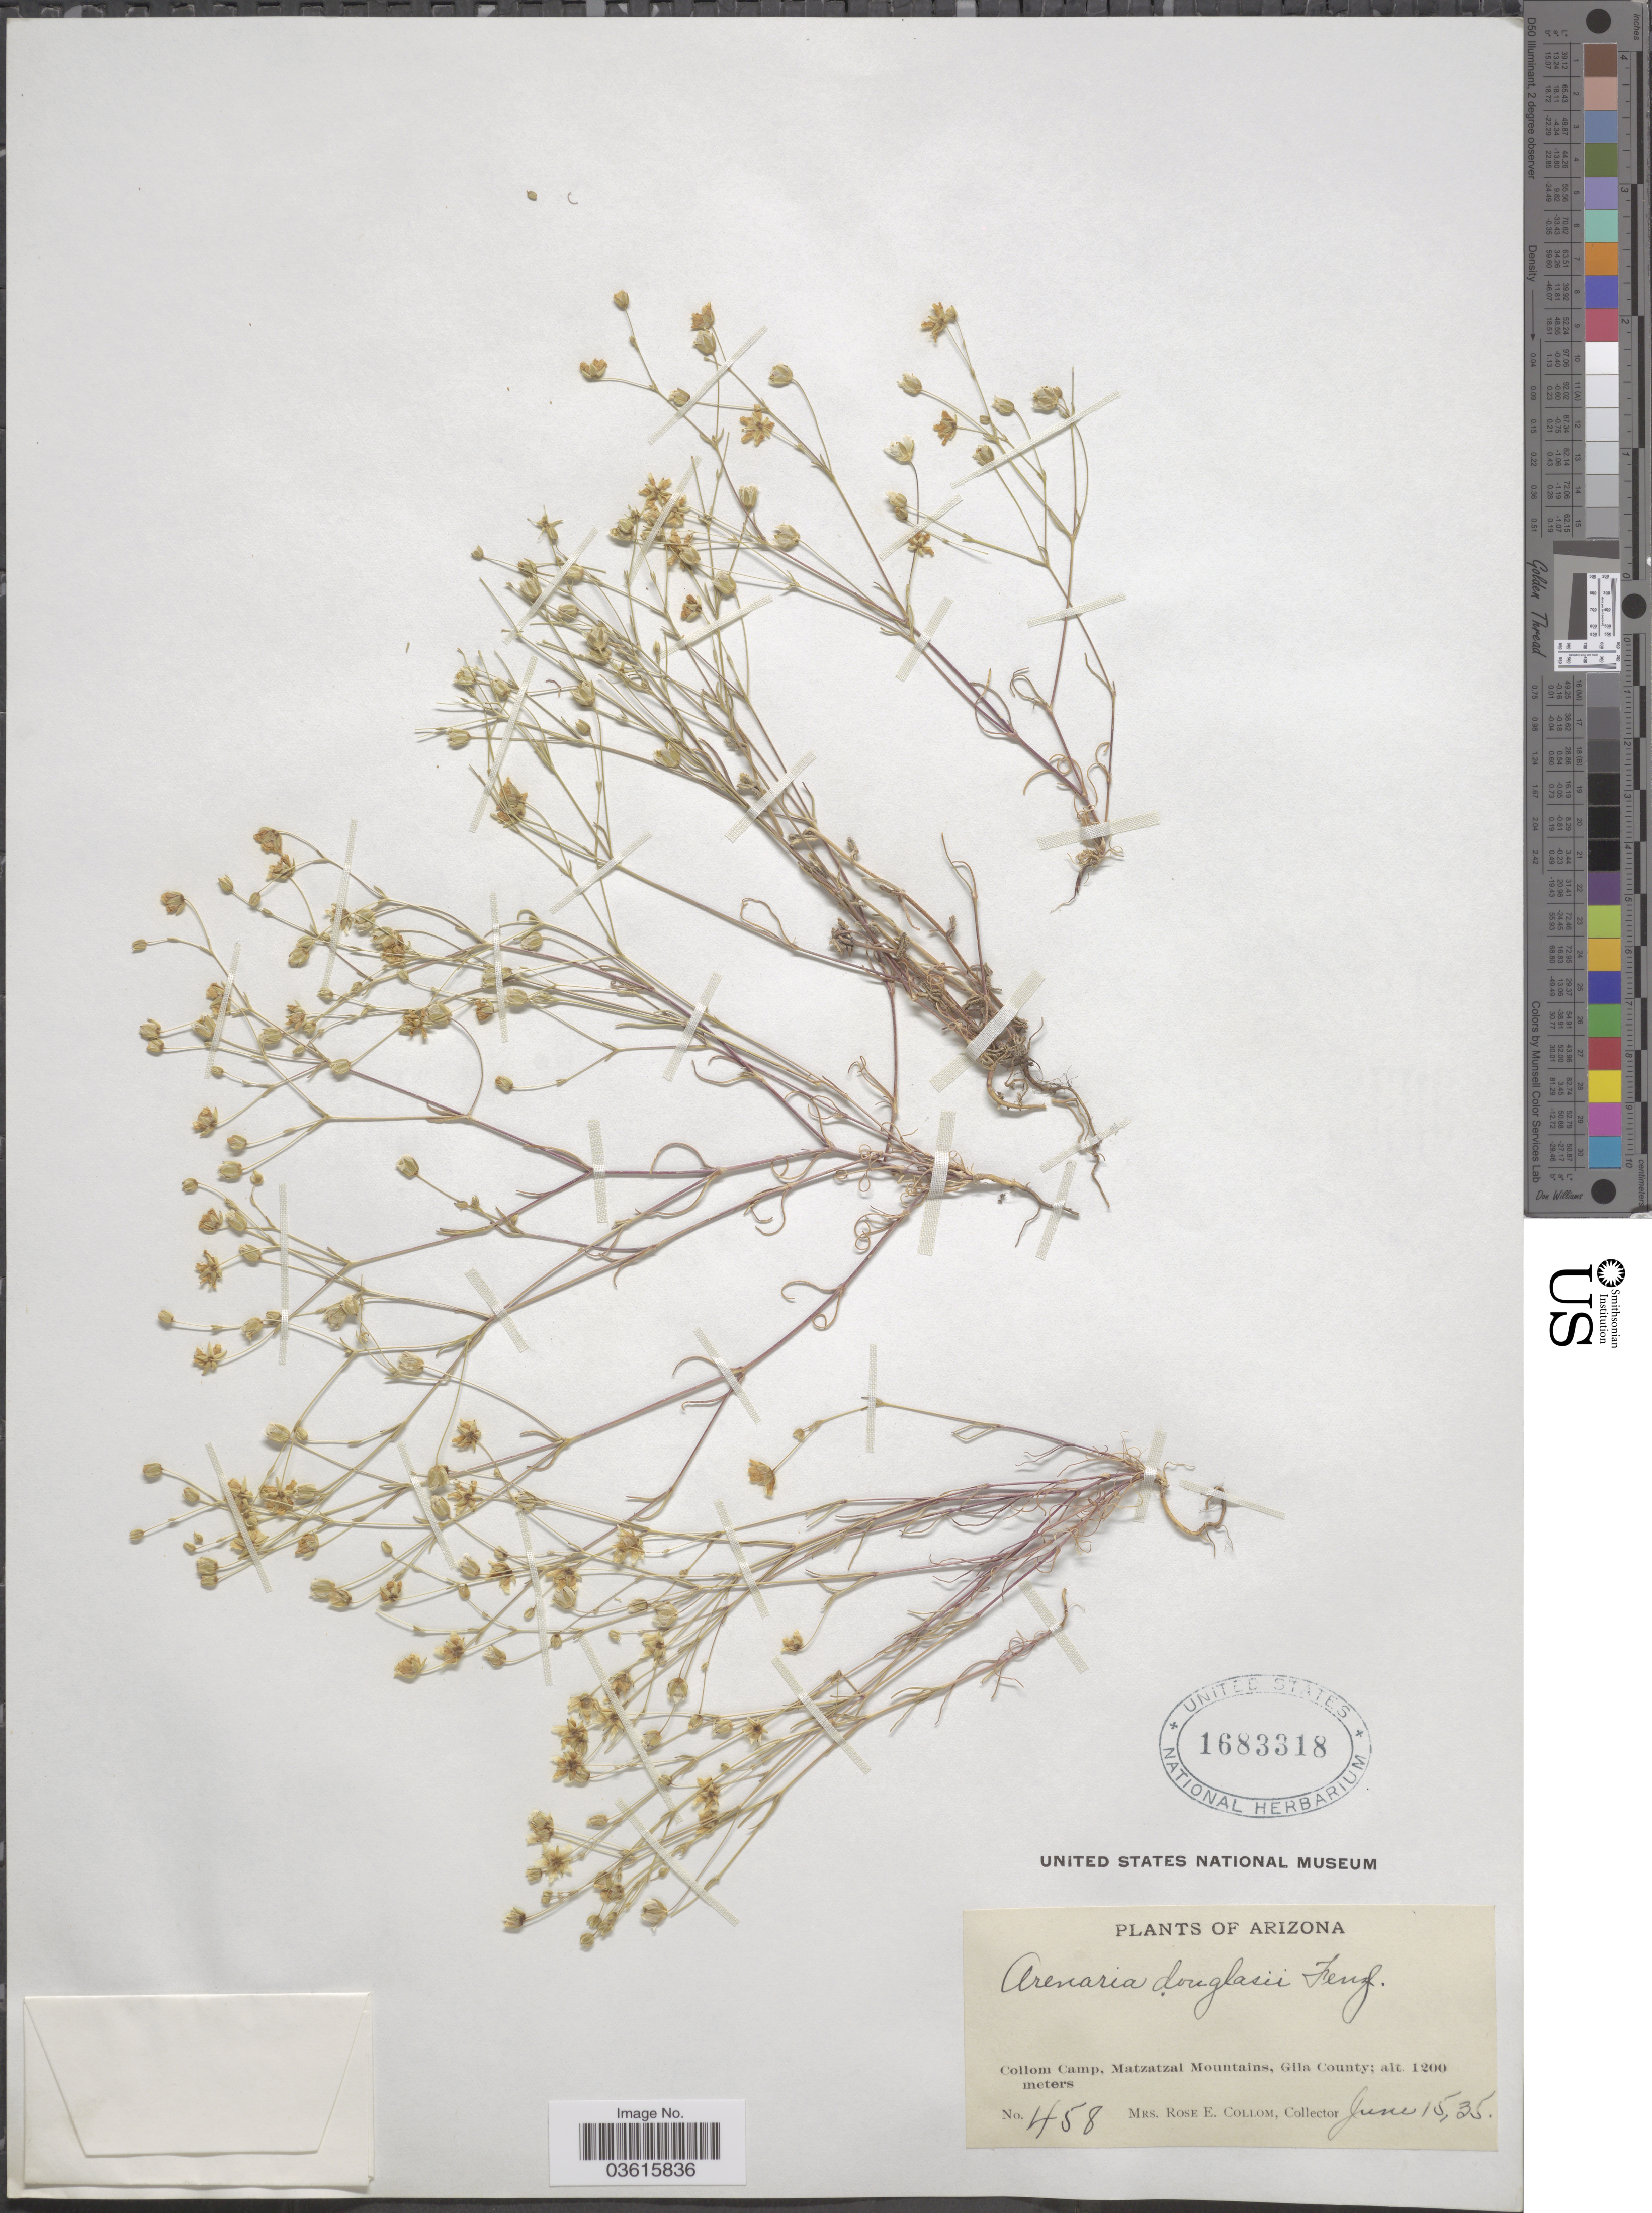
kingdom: Plantae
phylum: Tracheophyta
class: Magnoliopsida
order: Caryophyllales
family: Caryophyllaceae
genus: Minuartia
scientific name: Minuartia douglasii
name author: Mattf.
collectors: R. E. Collom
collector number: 458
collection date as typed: Transcribed d/m/y: 15/6/35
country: United States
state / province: Arizona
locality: Collom Camp, Matzatzal Mountains, Gila County.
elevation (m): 1200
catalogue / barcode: US 1683318